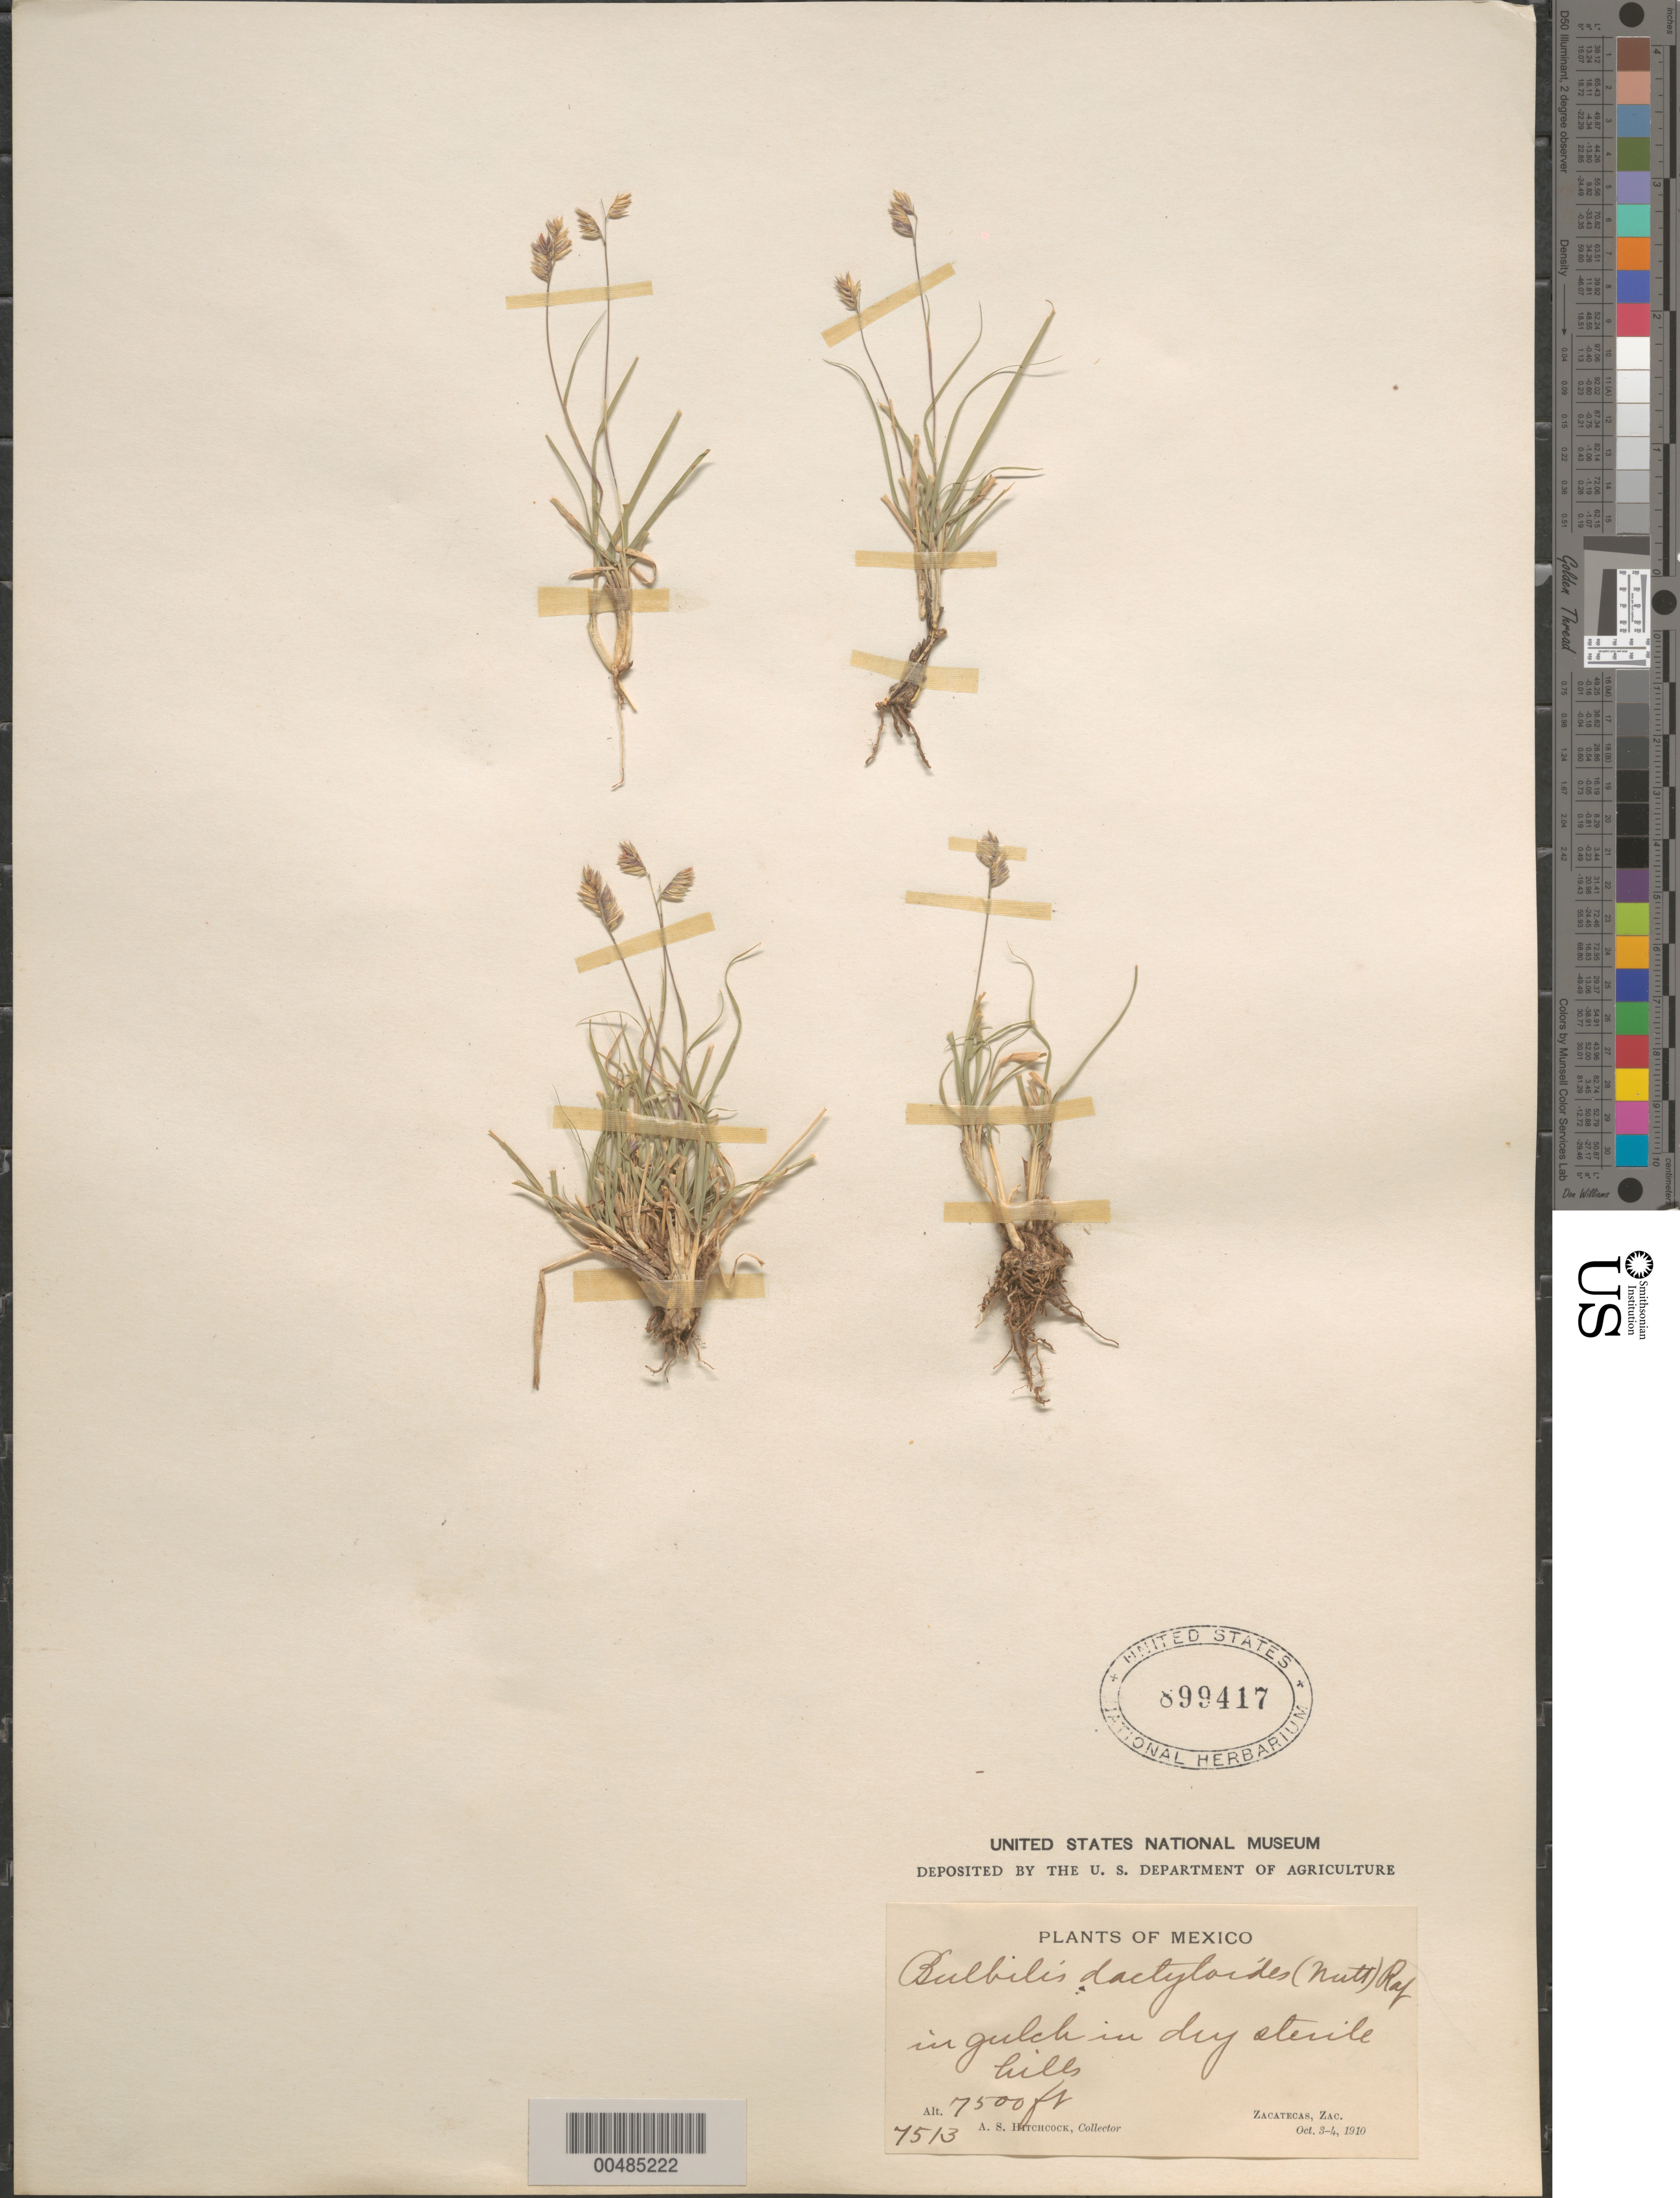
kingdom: Plantae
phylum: Tracheophyta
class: Liliopsida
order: Poales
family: Poaceae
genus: Buchloe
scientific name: Buchloe dactyloides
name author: (Nutt.) Engelm.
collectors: A. S. Hitchcock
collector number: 7513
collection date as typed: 3 Oct 1910 to 4 Oct 1910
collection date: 1910-10-03/1910-10-04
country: Mexico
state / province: Zacatecas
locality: Zacatecas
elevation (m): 2286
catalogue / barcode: US 899417